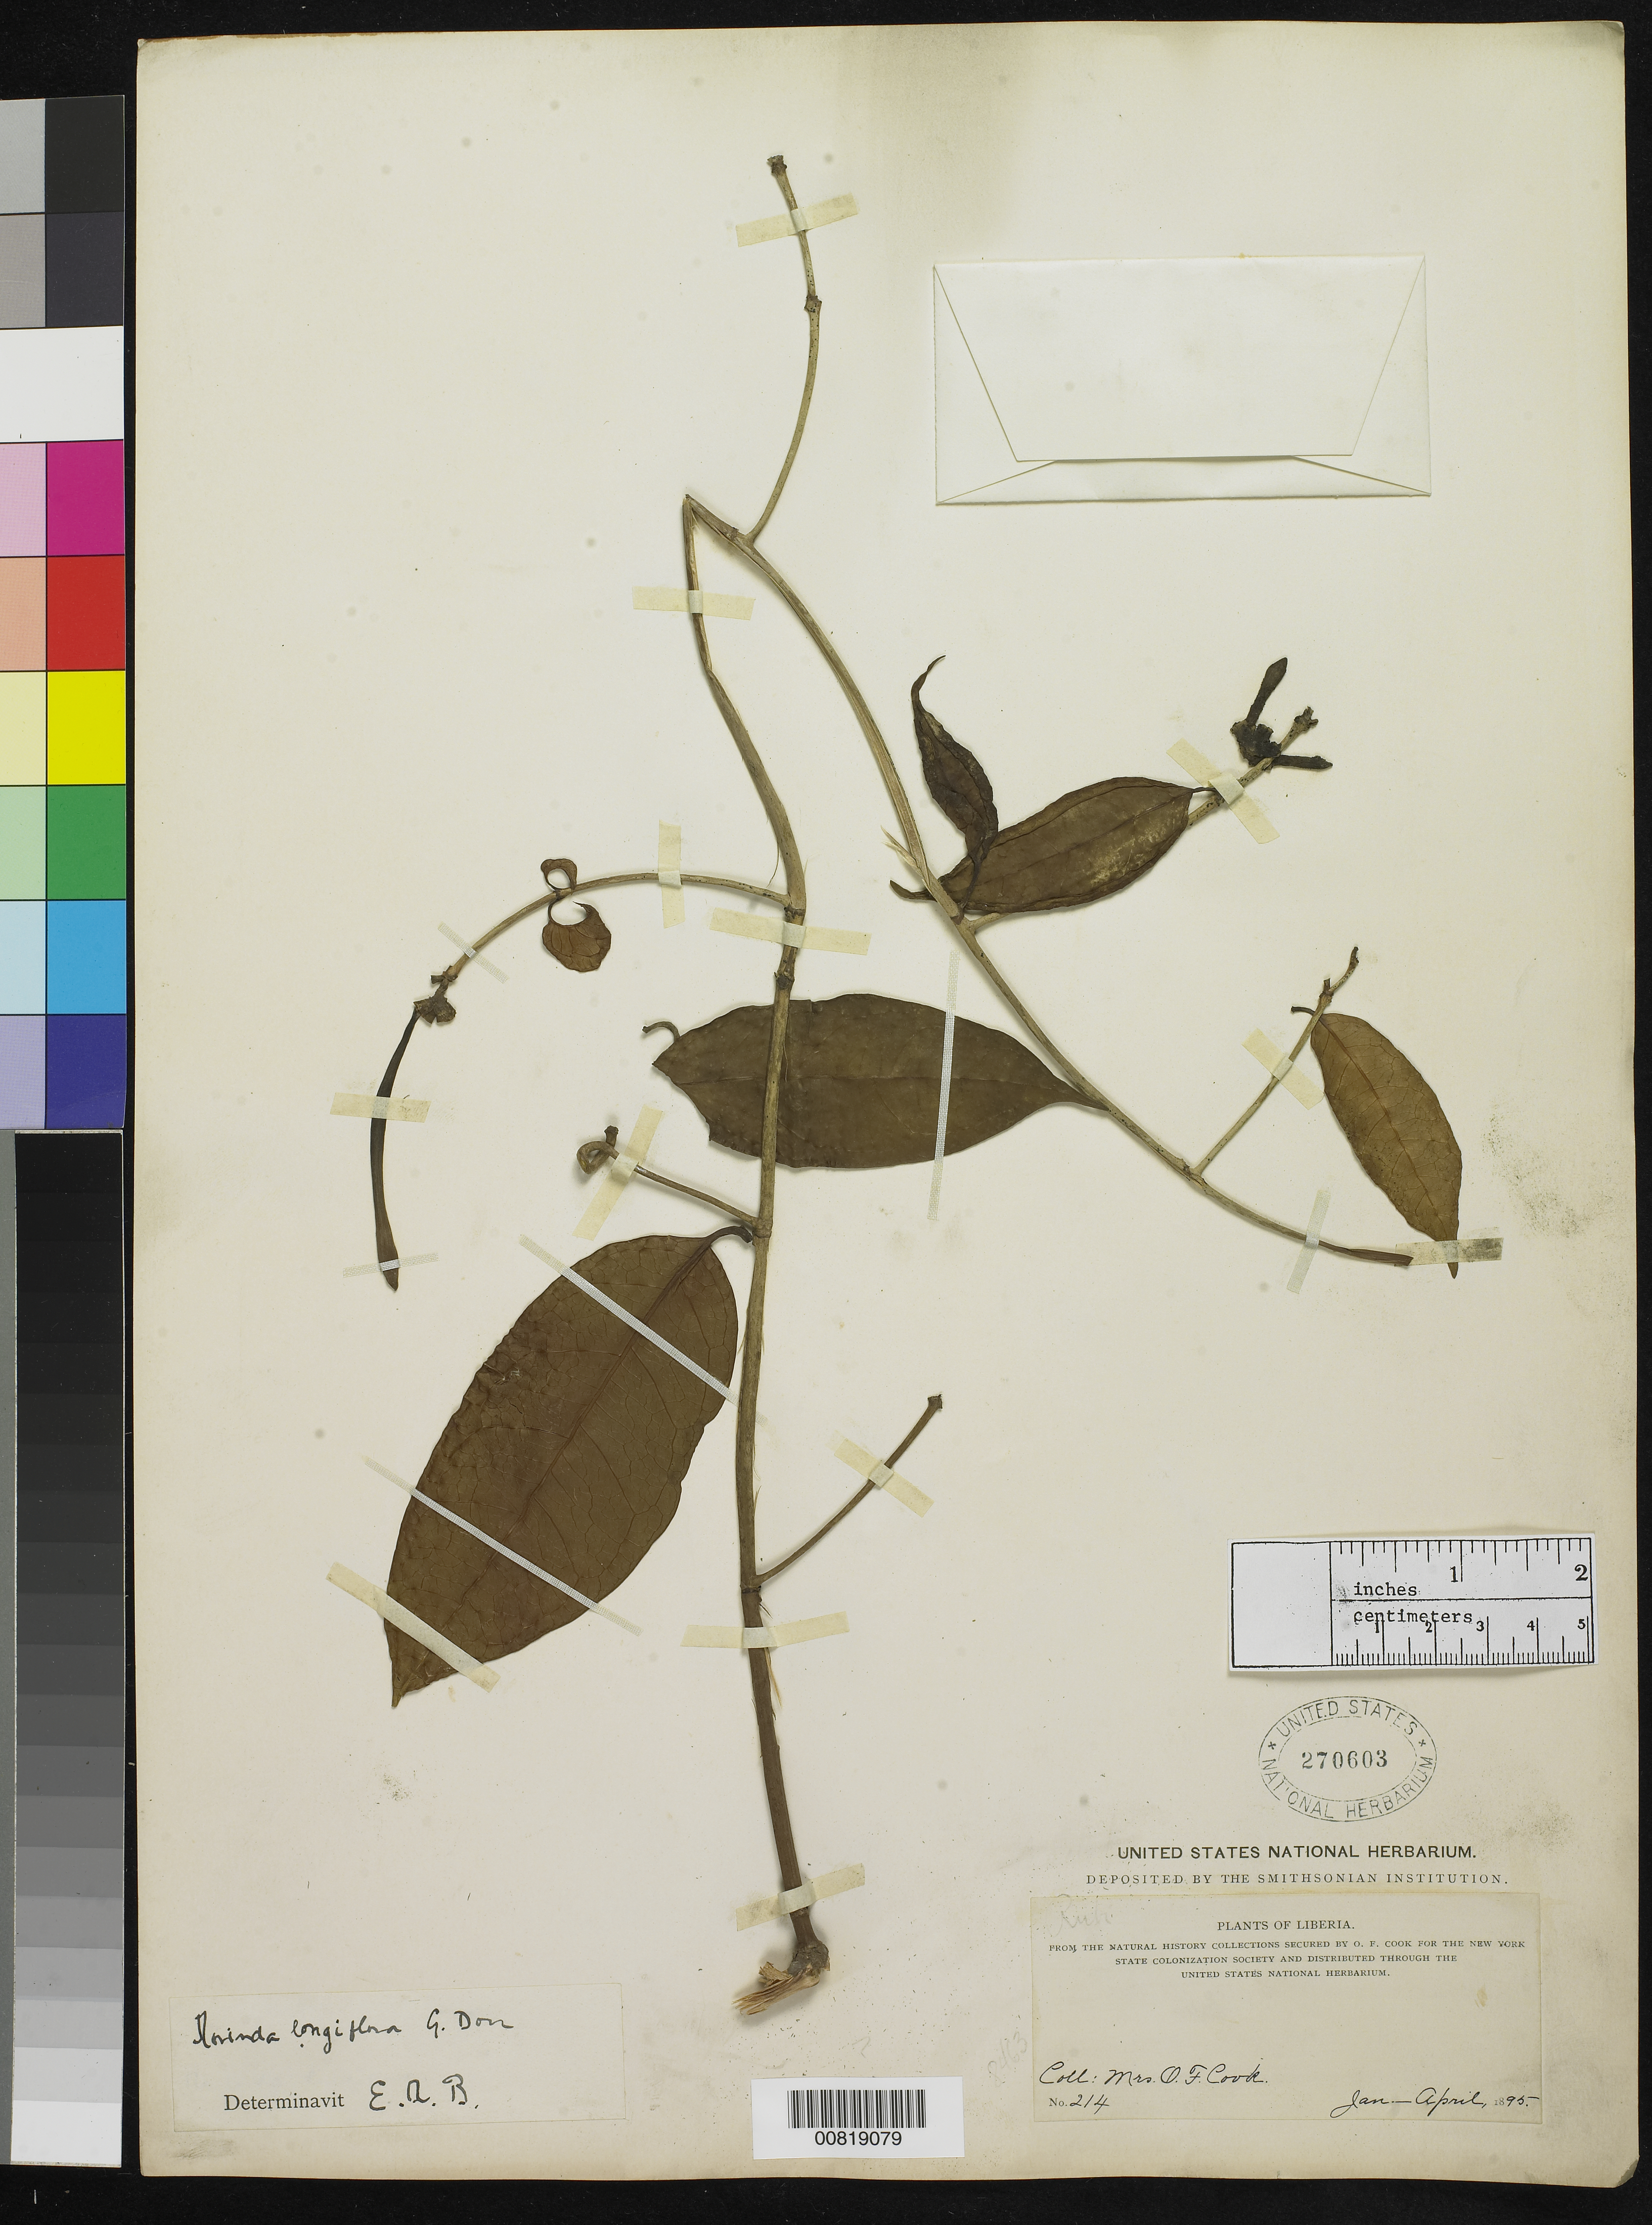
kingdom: Plantae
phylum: Tracheophyta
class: Magnoliopsida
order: Gentianales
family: Rubiaceae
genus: Morinda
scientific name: Morinda longiflora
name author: G. Don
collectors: Alice C. Cook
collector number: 214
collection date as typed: Jan 1895 to -- Apr 1895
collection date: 1895-01/1895-04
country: Liberia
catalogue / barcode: US 270603